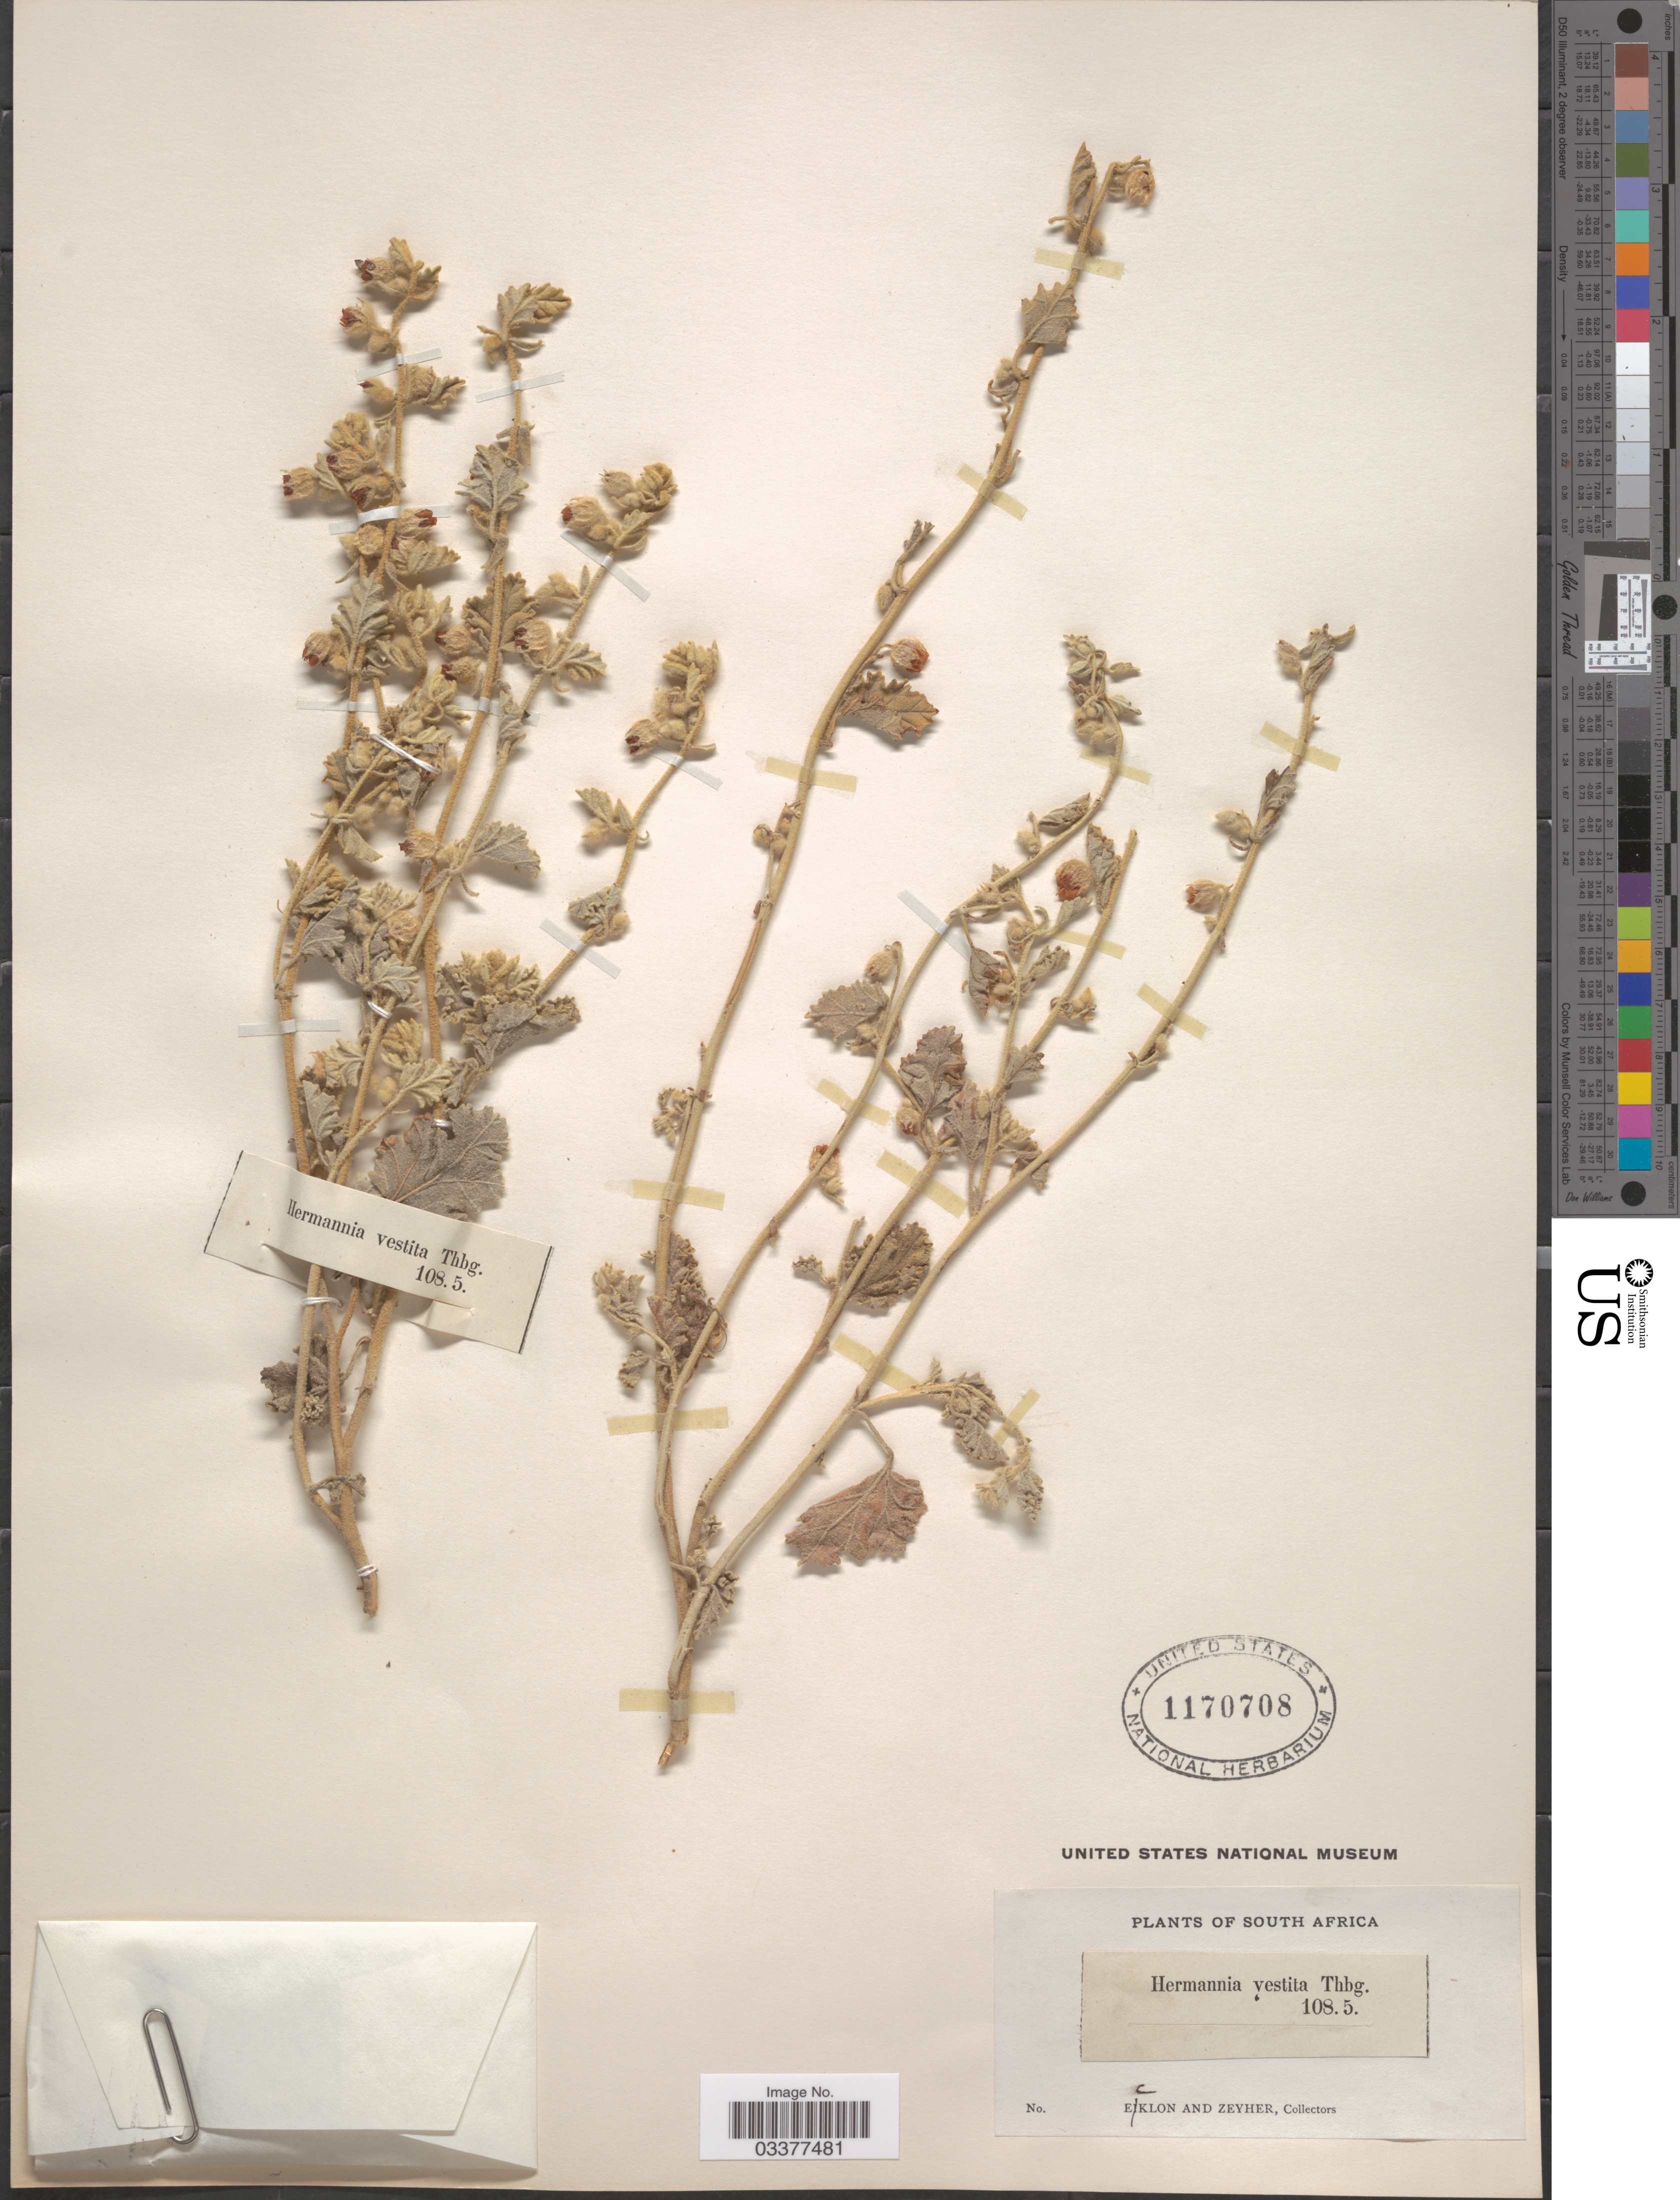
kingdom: Plantae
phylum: Tracheophyta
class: Magnoliopsida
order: Malvales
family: Malvaceae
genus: Hermannia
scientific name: Hermannia vestita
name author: Thunb.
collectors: -. Ecklon & -. Zeyher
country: South Africa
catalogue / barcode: US 1170708